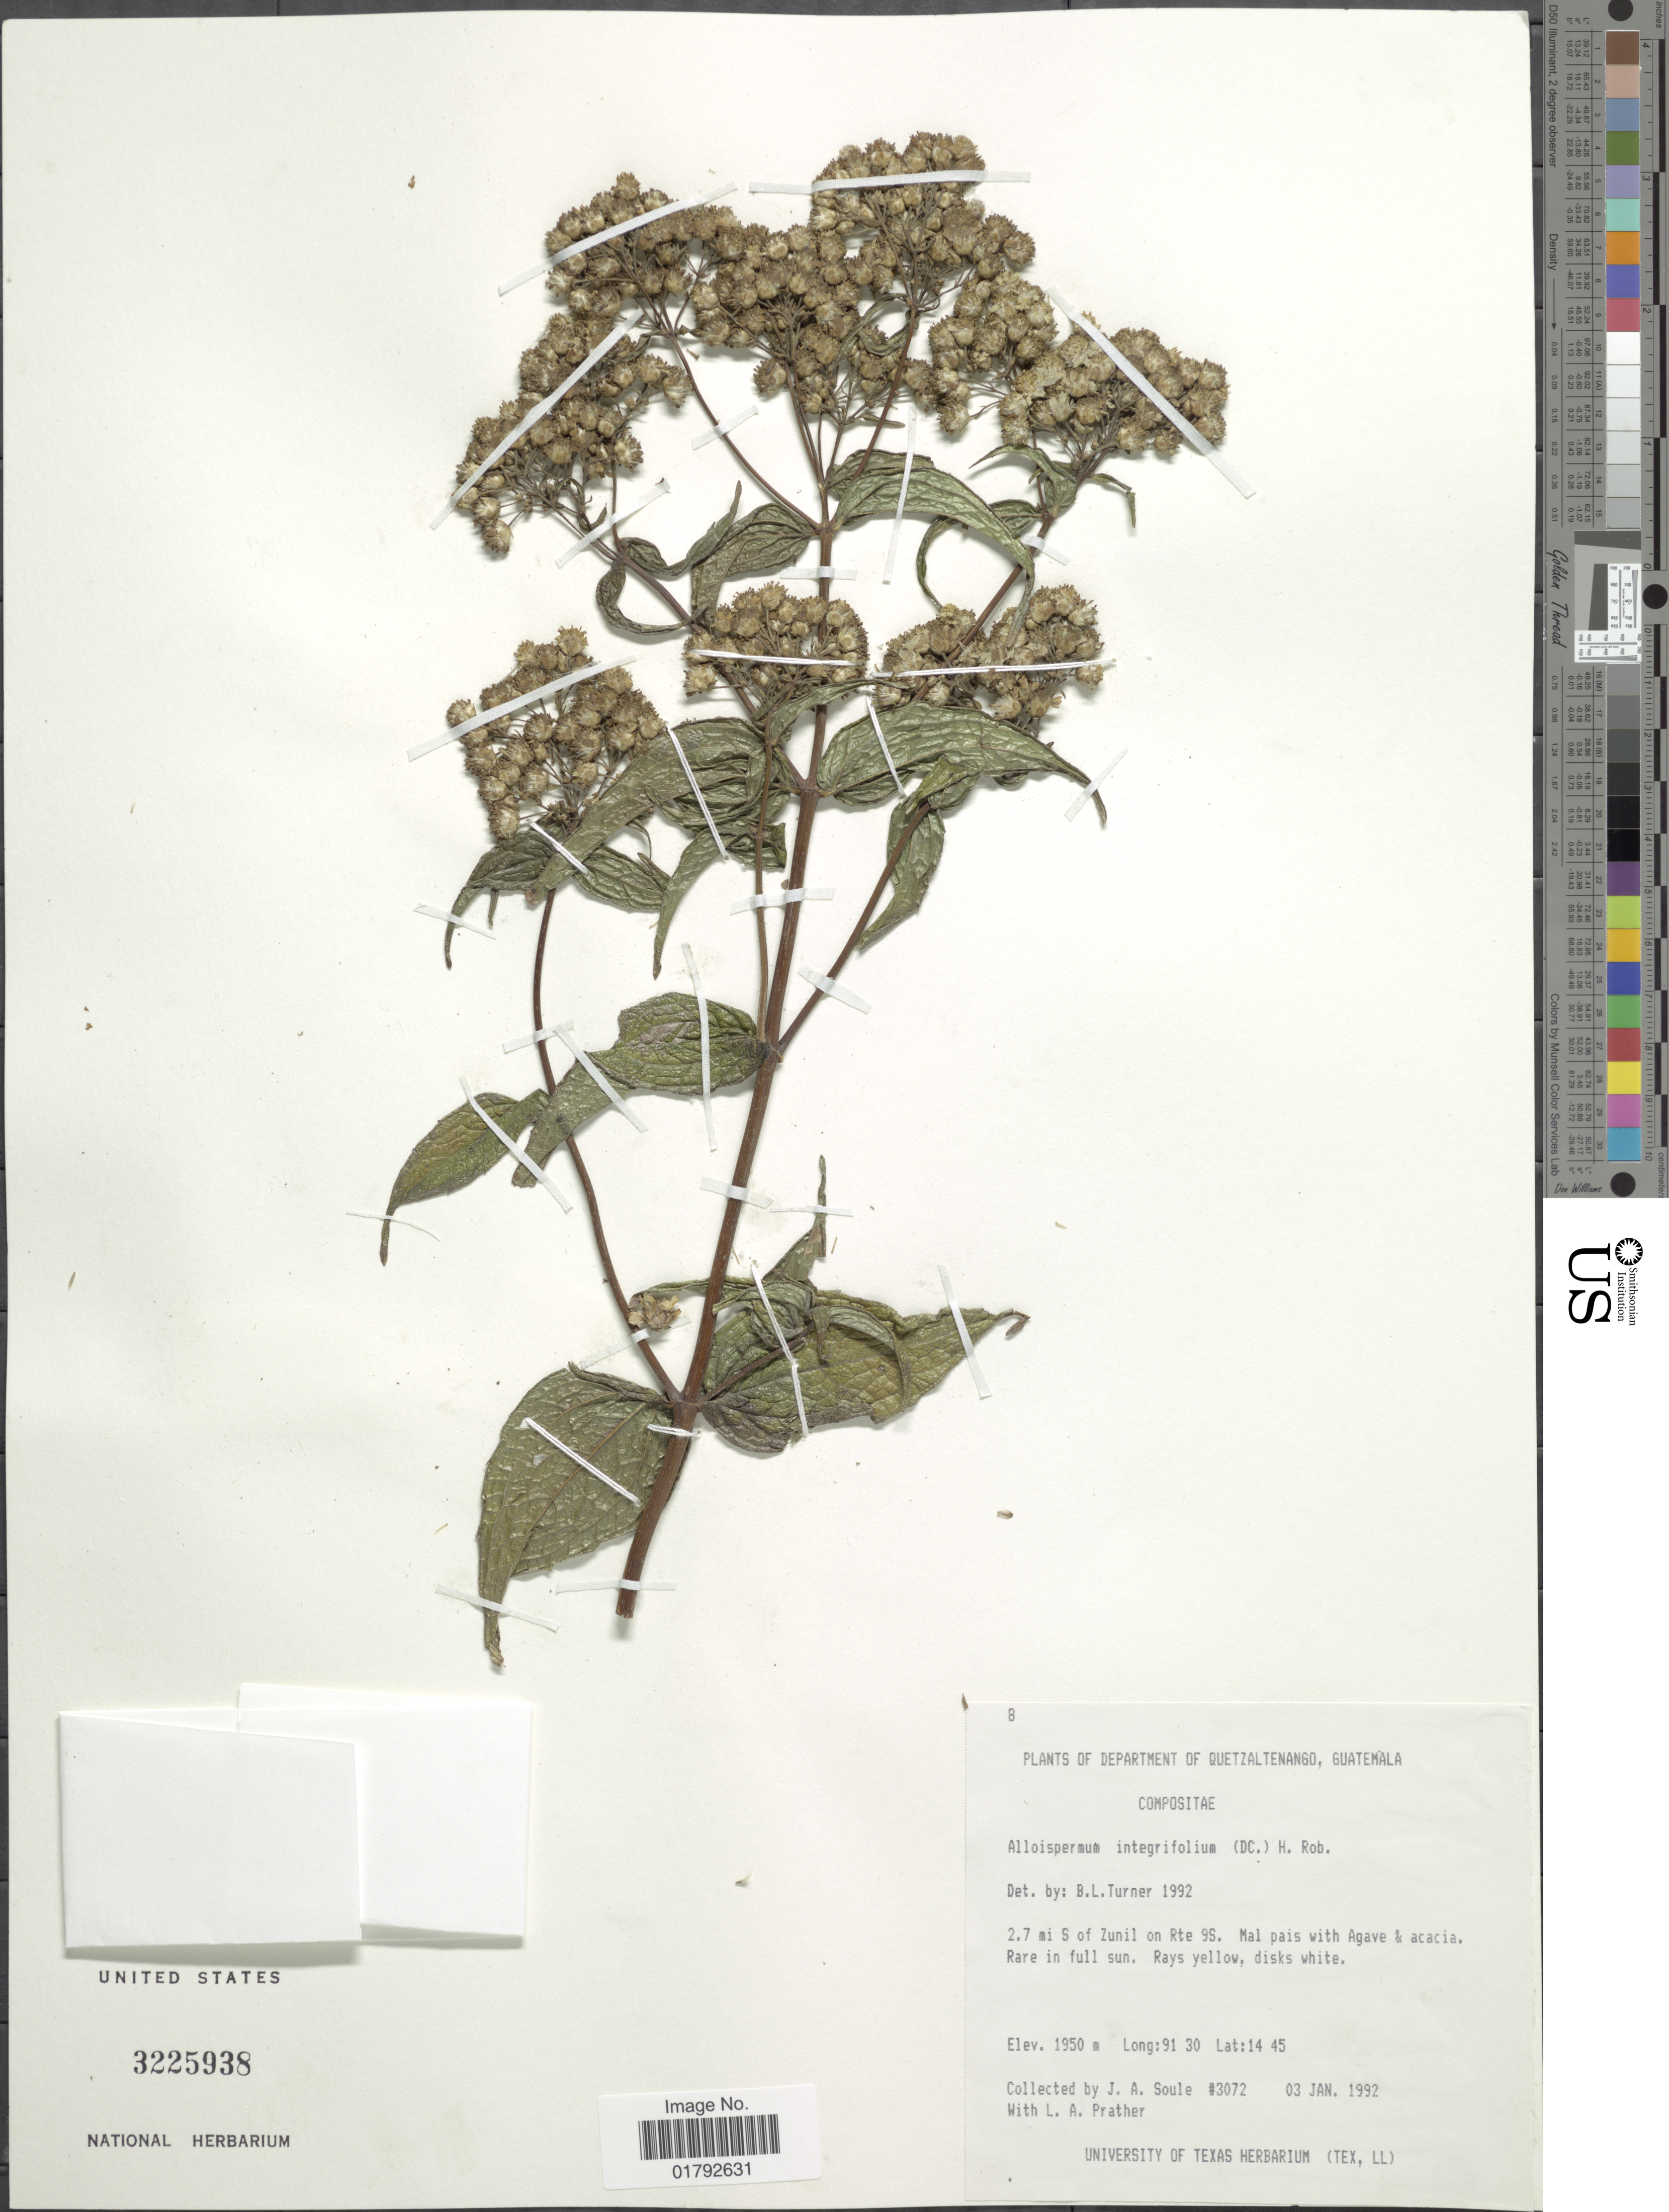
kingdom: Plantae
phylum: Tracheophyta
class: Magnoliopsida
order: Asterales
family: Asteraceae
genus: Alloispermum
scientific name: Alloispermum integrifolium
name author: (DC.) H. Rob.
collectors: J. Soule & L. A. Prather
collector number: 3072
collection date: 1992-01-03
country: Guatemala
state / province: Quetzaltenango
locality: Quetzaltenango, Guatemala. 2.7 mi S of Zunil on Rte 9S.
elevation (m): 1950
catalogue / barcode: US 3225938